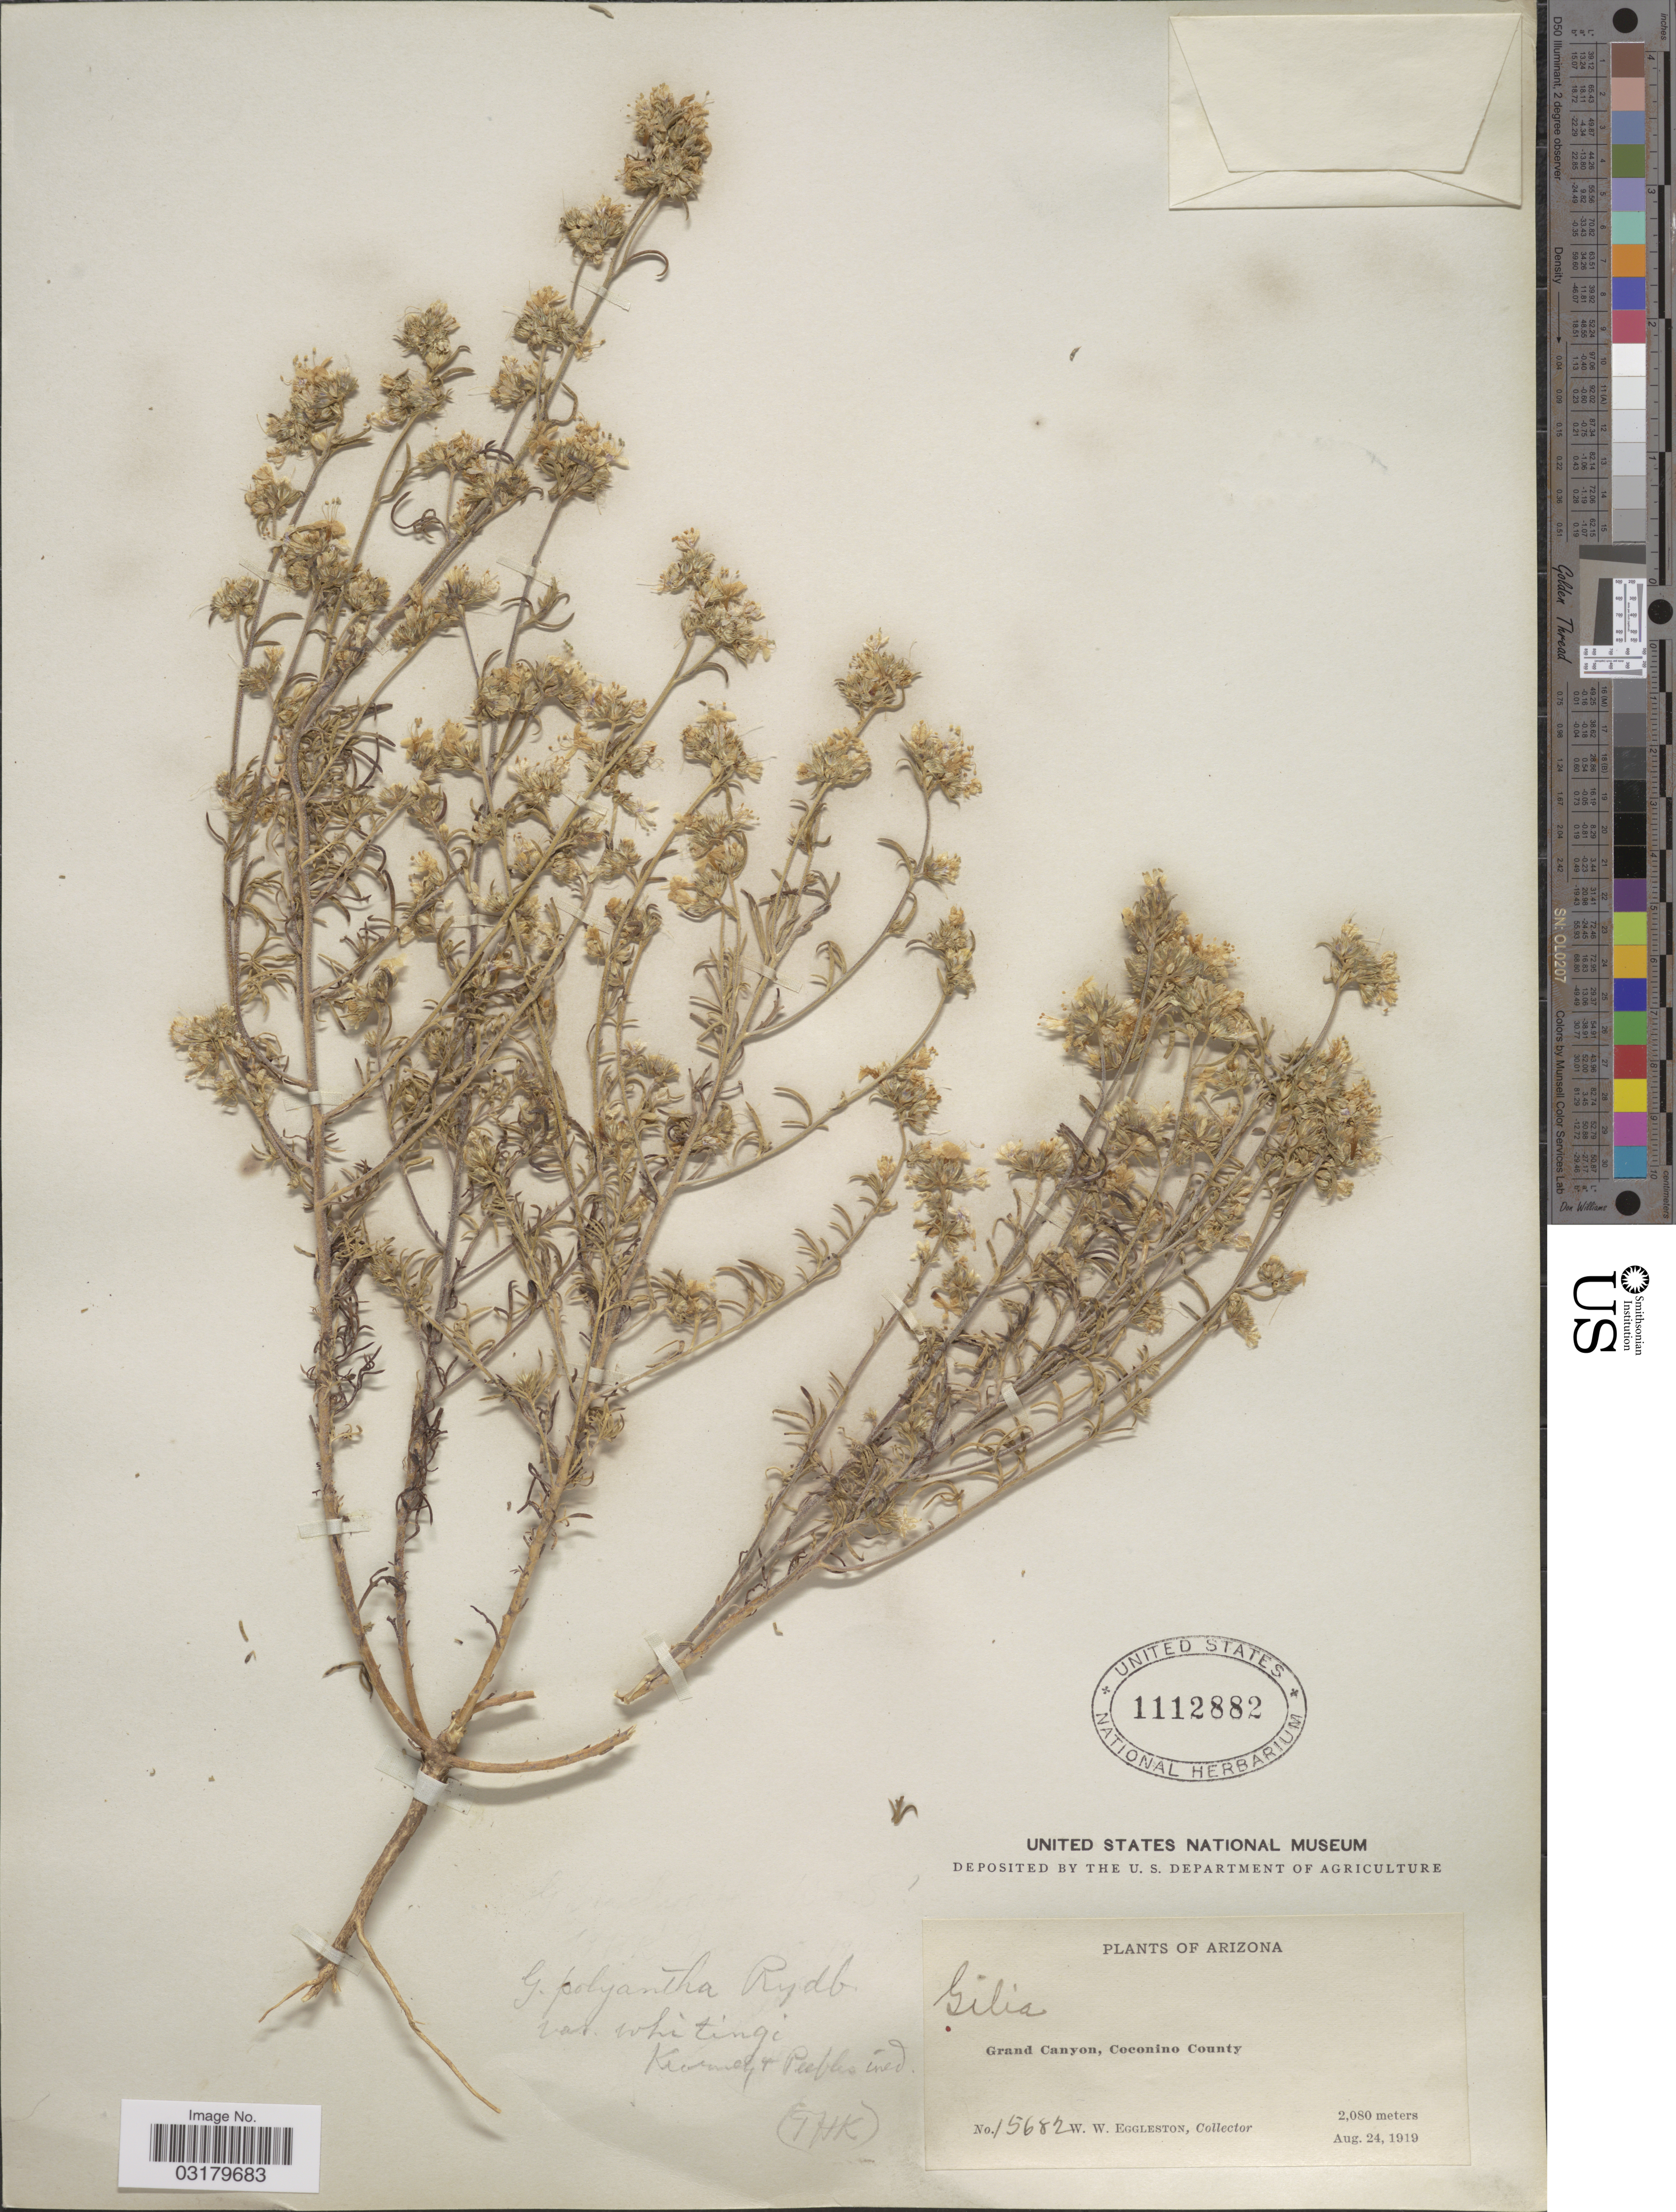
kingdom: Plantae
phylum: Tracheophyta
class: Magnoliopsida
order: Ericales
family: Polemoniaceae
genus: Ipomopsis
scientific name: Ipomopsis multiflora subsp. whitingii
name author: (Kearney & Peebles) Wilken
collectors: W. W. Eggleston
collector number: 15682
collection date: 1919-08-24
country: United States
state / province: Arizona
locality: Grand Canyon, Coconino County.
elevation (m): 2080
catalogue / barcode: US 1112882